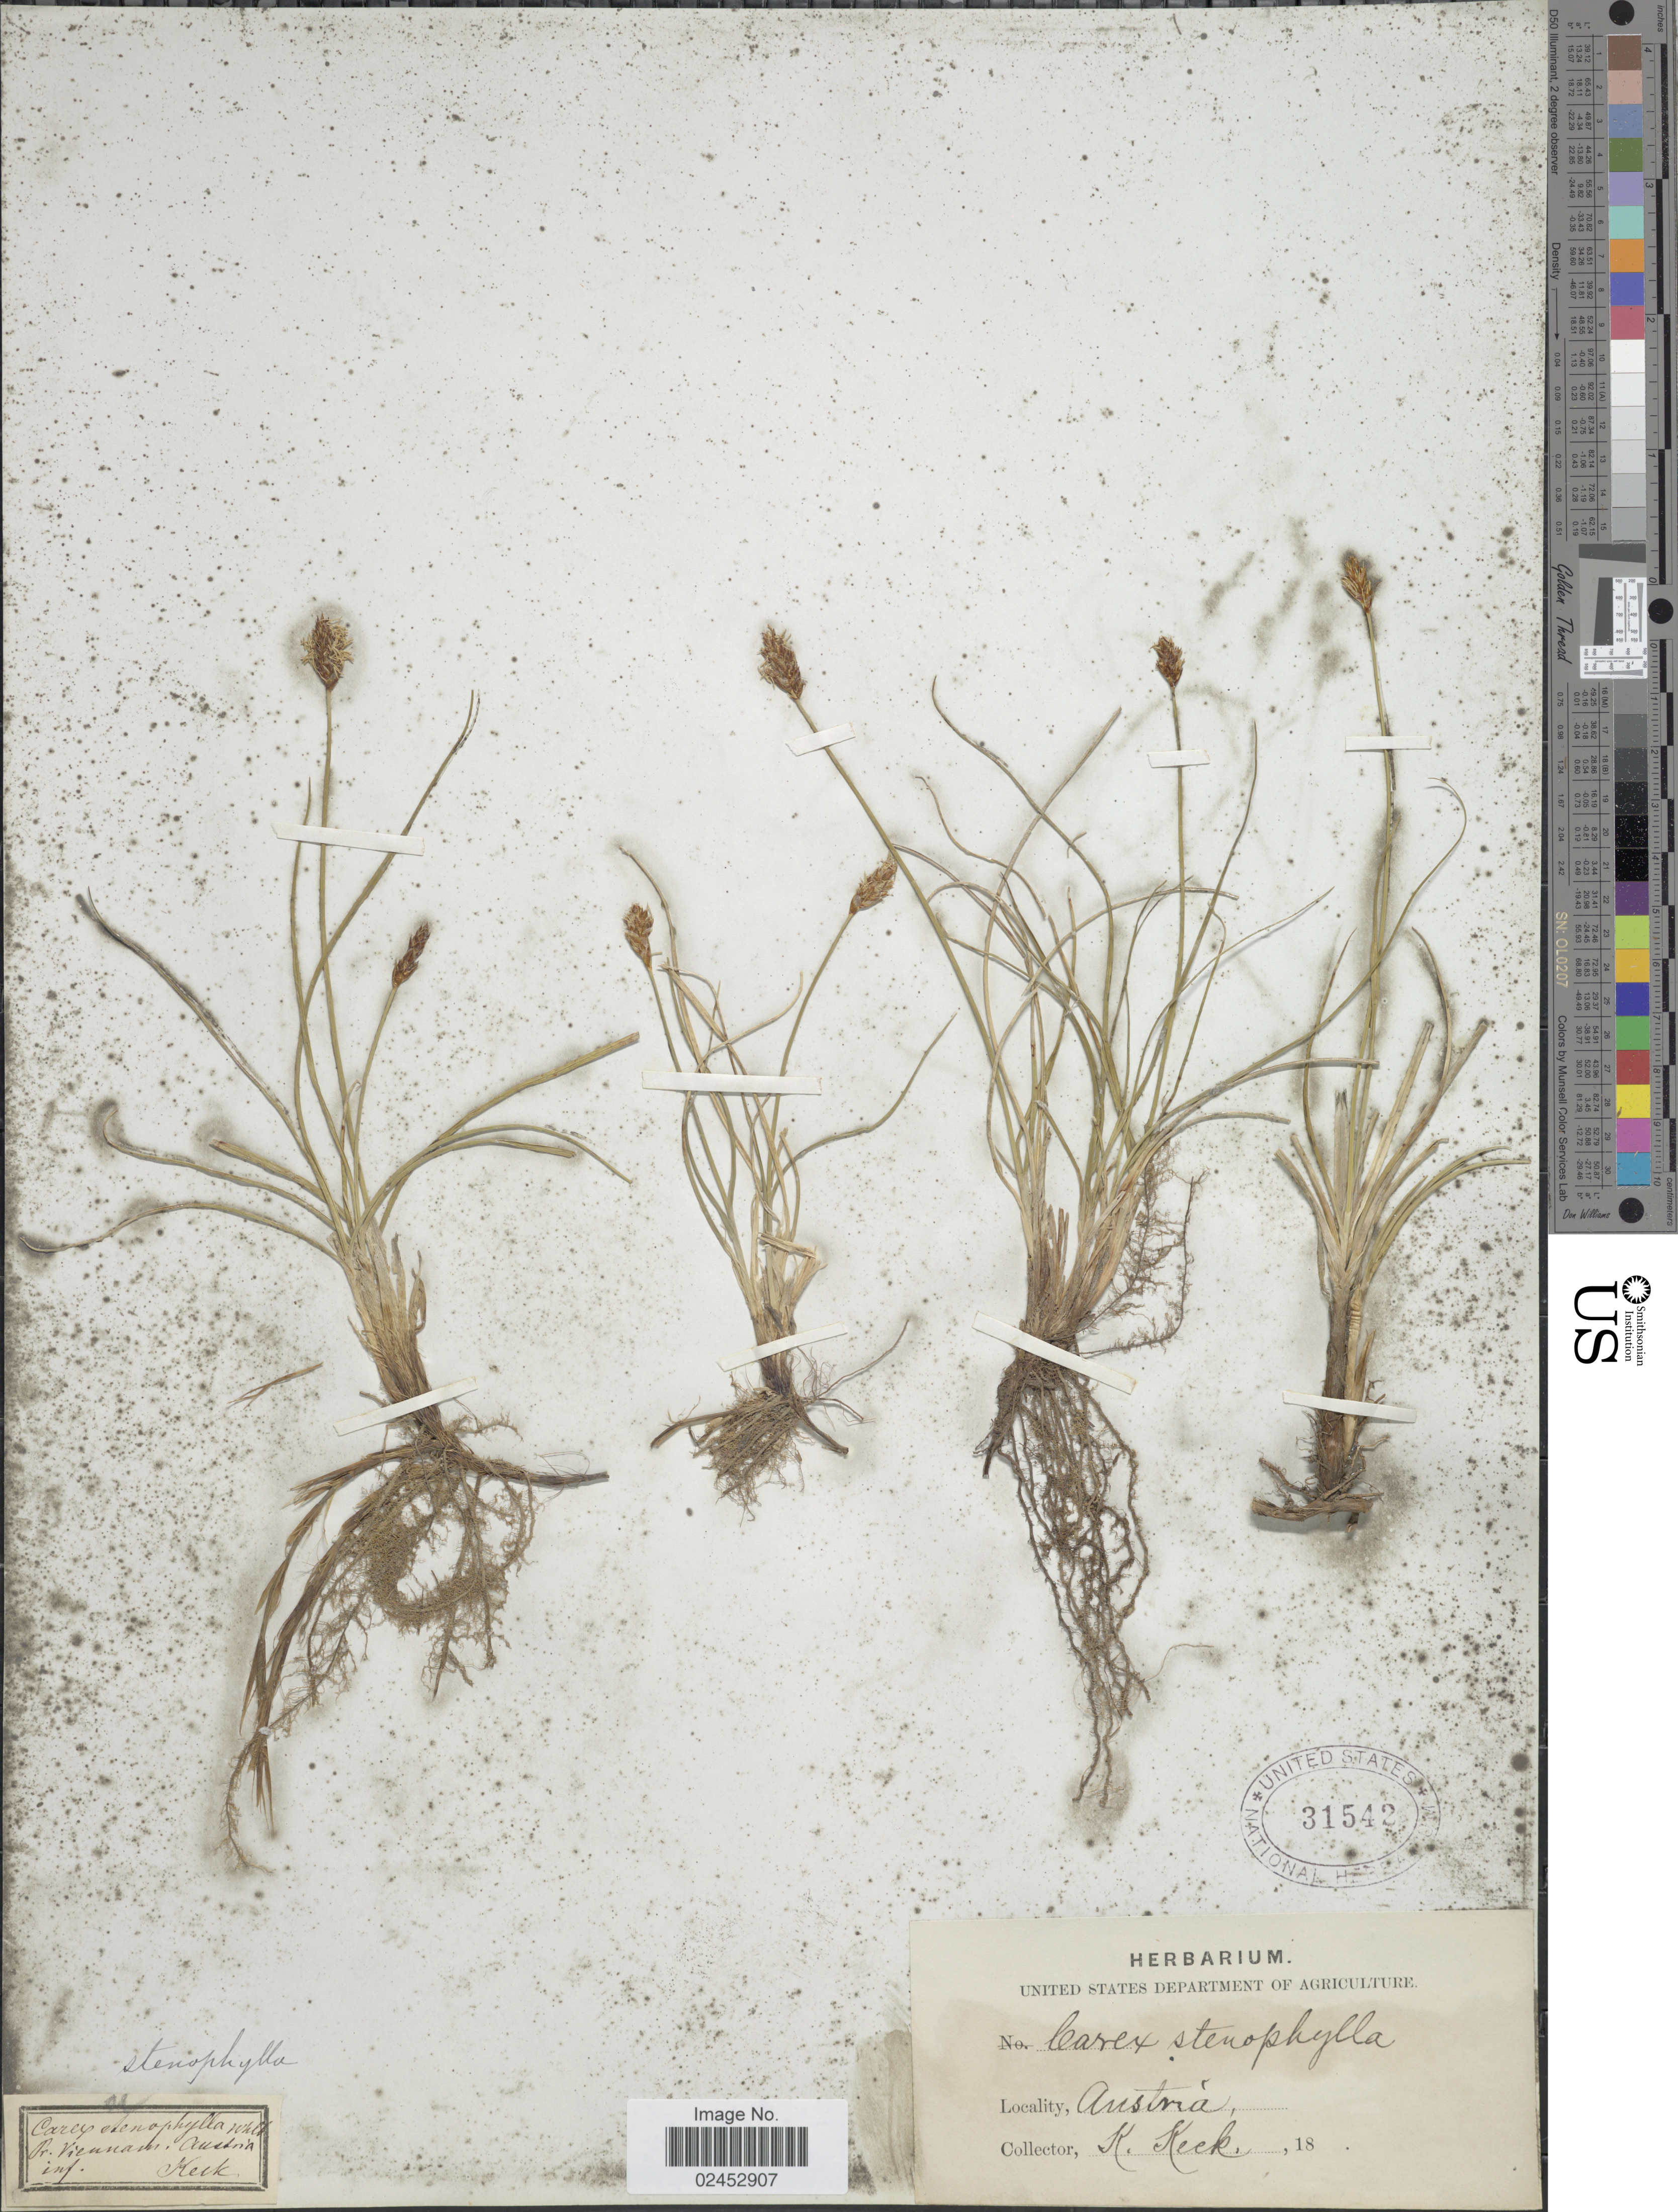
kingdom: Plantae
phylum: Tracheophyta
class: Liliopsida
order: Poales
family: Cyperaceae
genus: Carex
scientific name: Carex stenophylla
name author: Wahlenb.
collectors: K. Keck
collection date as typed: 18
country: Austria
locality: Pr. Viennam, Austria.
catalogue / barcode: US 31542